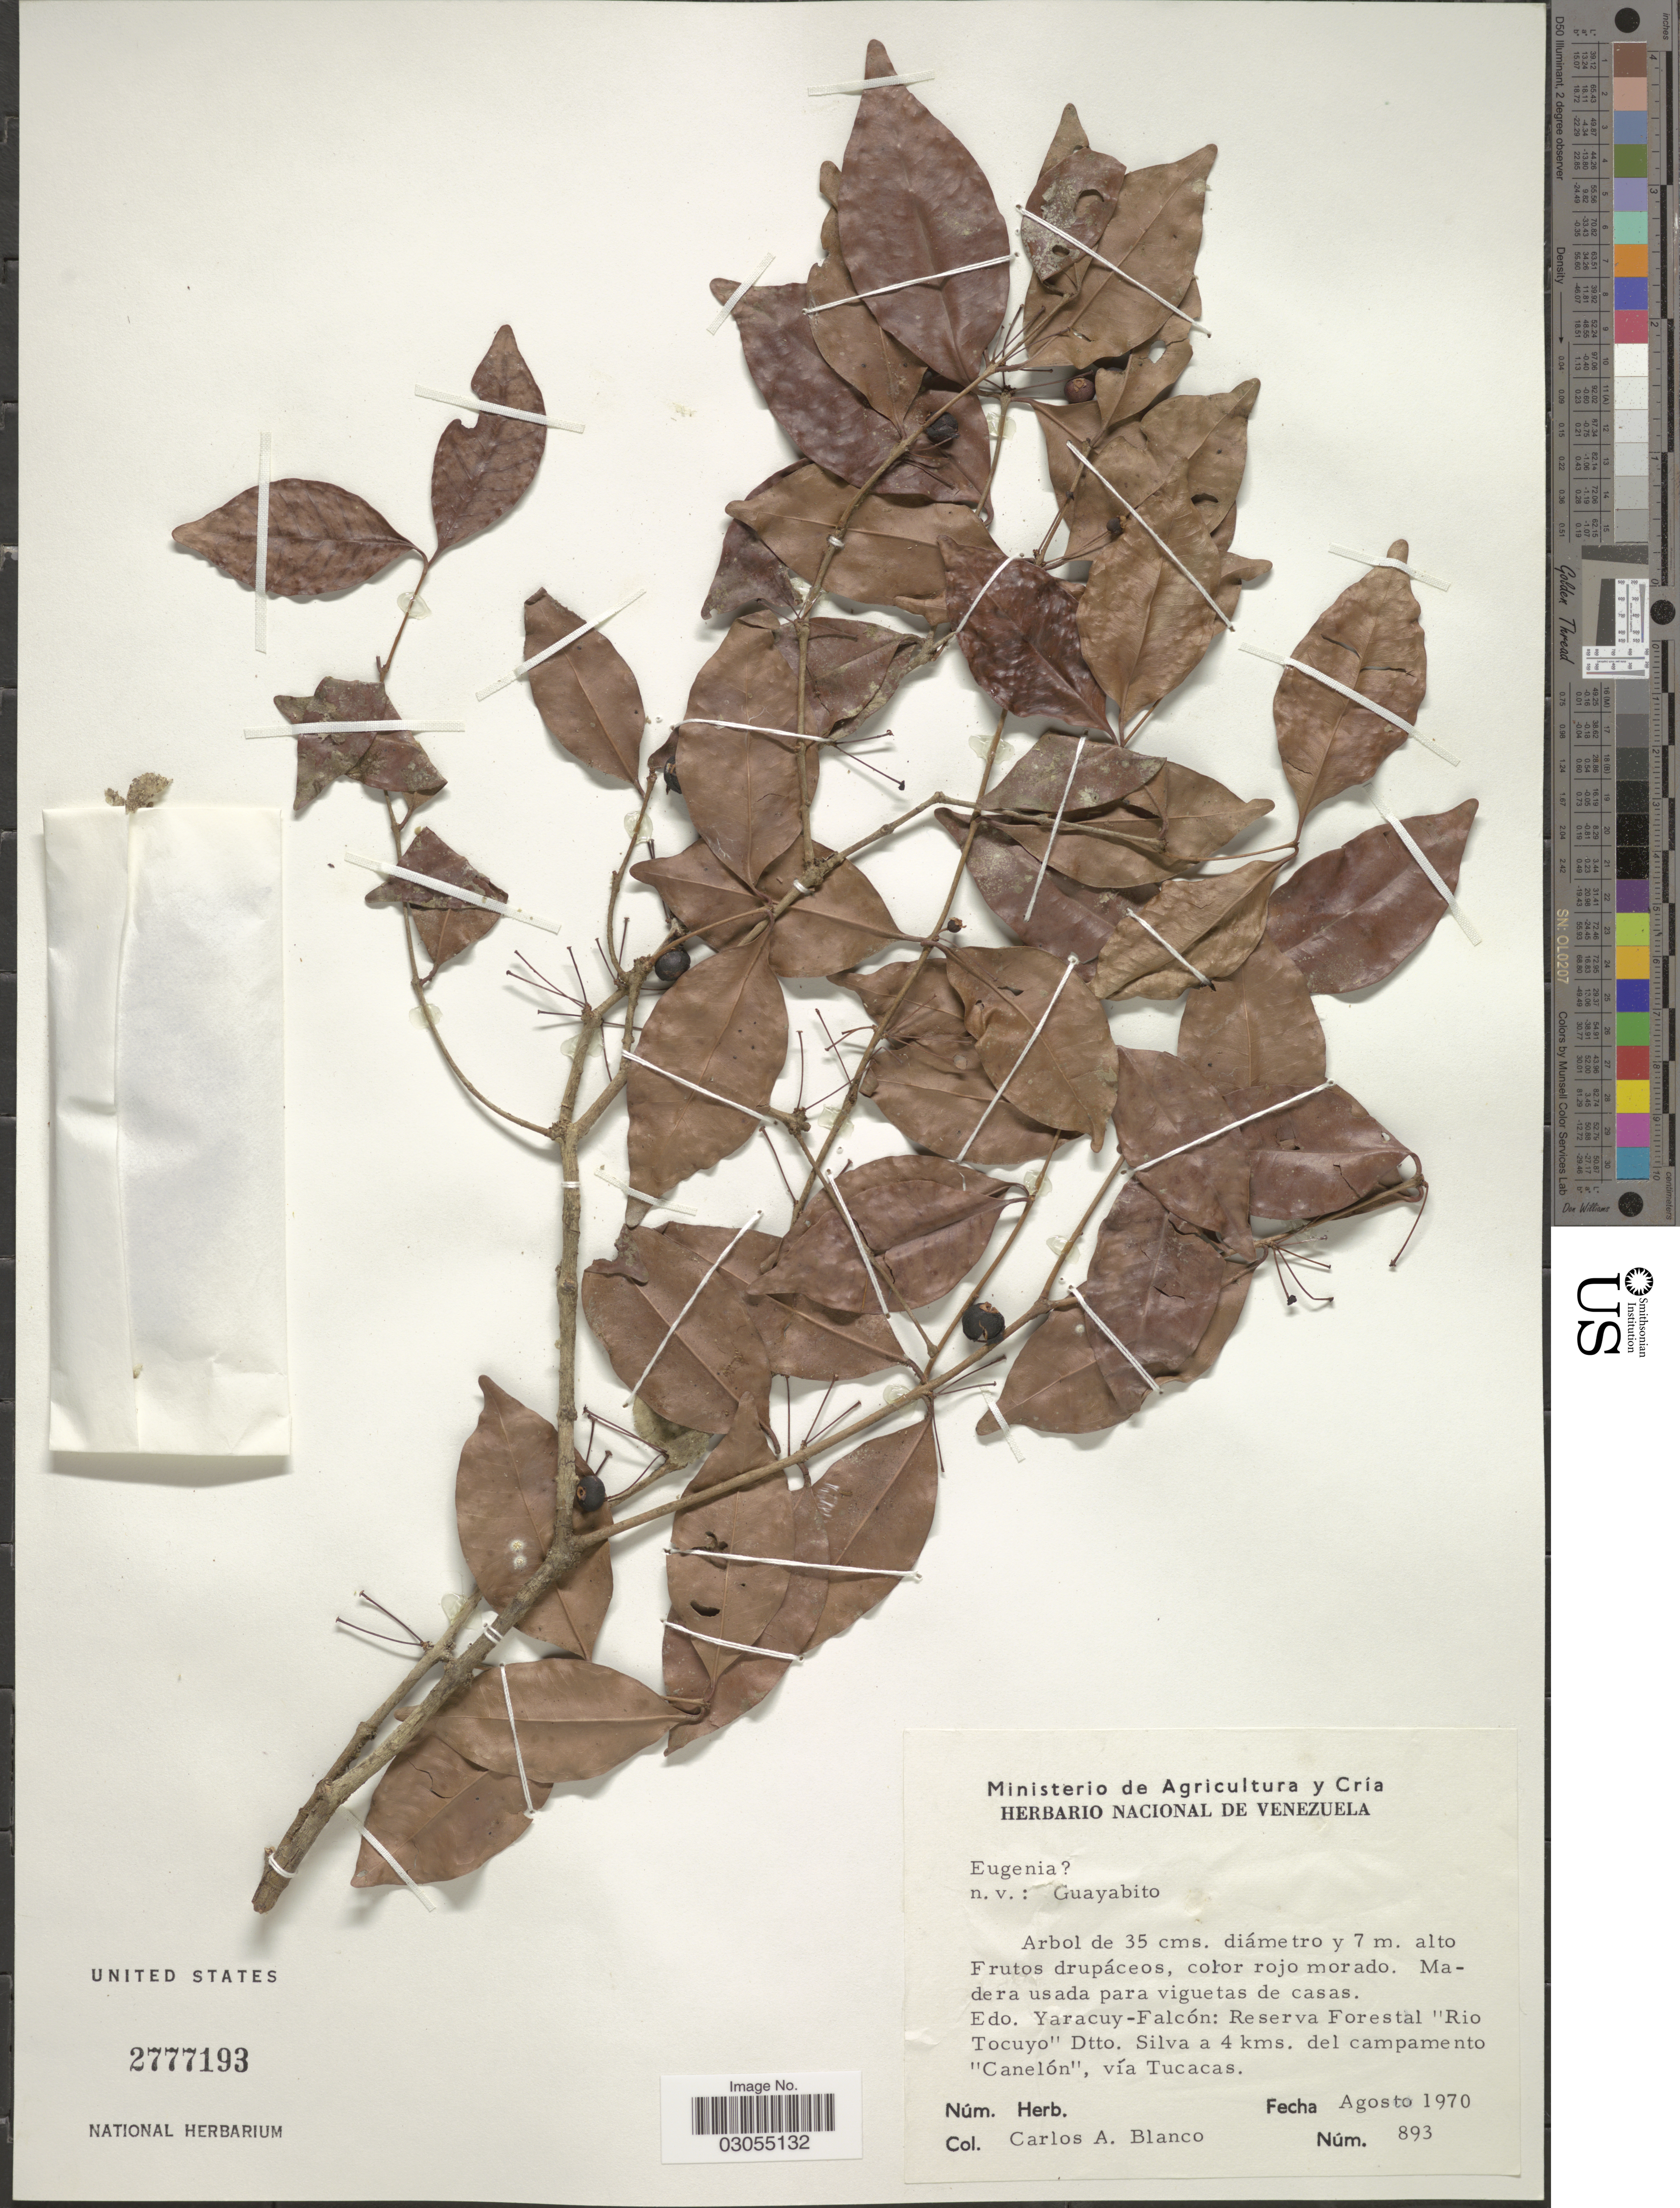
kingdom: Plantae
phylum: Tracheophyta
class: Magnoliopsida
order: Myrtales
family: Myrtaceae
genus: Eugenia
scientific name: Eugenia sp.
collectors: C. A. Blanco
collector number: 893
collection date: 1970-08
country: Venezuela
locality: Edo. Yaracuy-Falcón: Reserva Forestal "Rio Tocuyo" Dtto. Silva a 4 kms. del campamento "Canelón", vía Tucacas.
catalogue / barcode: US 2777193